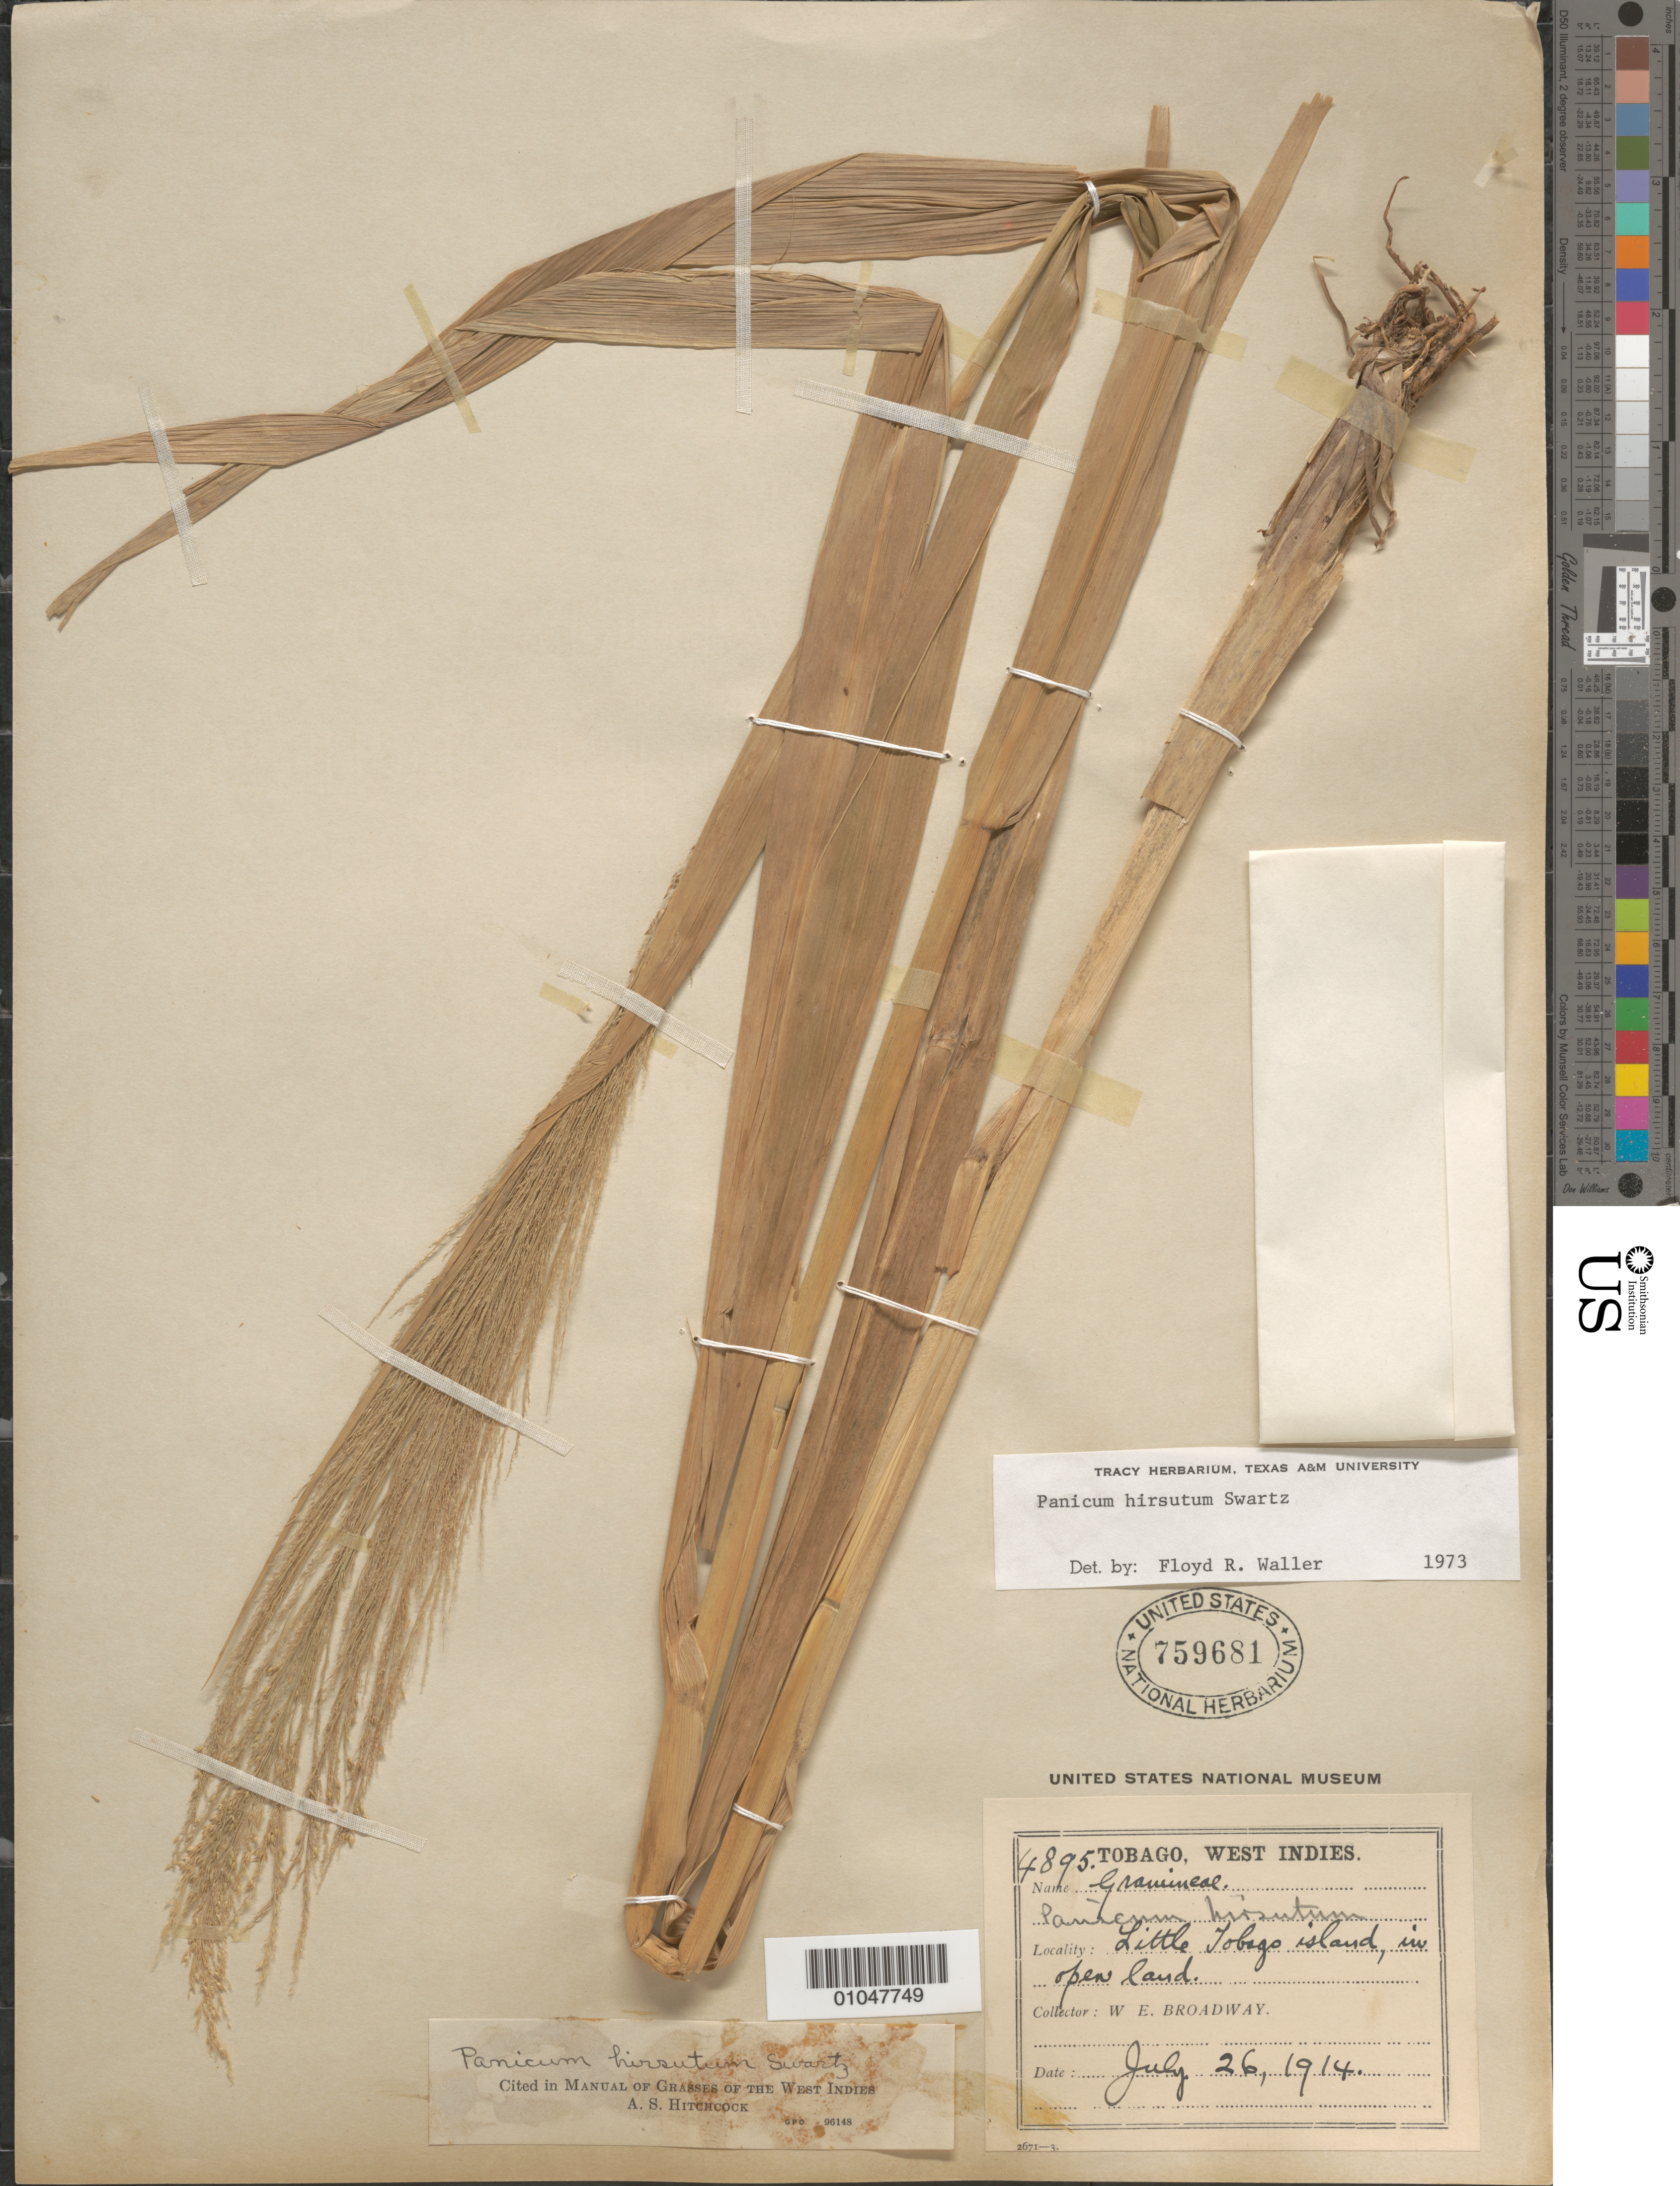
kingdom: Plantae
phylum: Tracheophyta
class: Liliopsida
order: Poales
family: Poaceae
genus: Panicum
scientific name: Panicum hirsutum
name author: Sw.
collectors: W. E. Broadway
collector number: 4895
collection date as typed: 26 Jul 1914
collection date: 1914-07-26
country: Trinidad and Tobago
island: Tobago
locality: Little Tobago Island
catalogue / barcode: US 759681